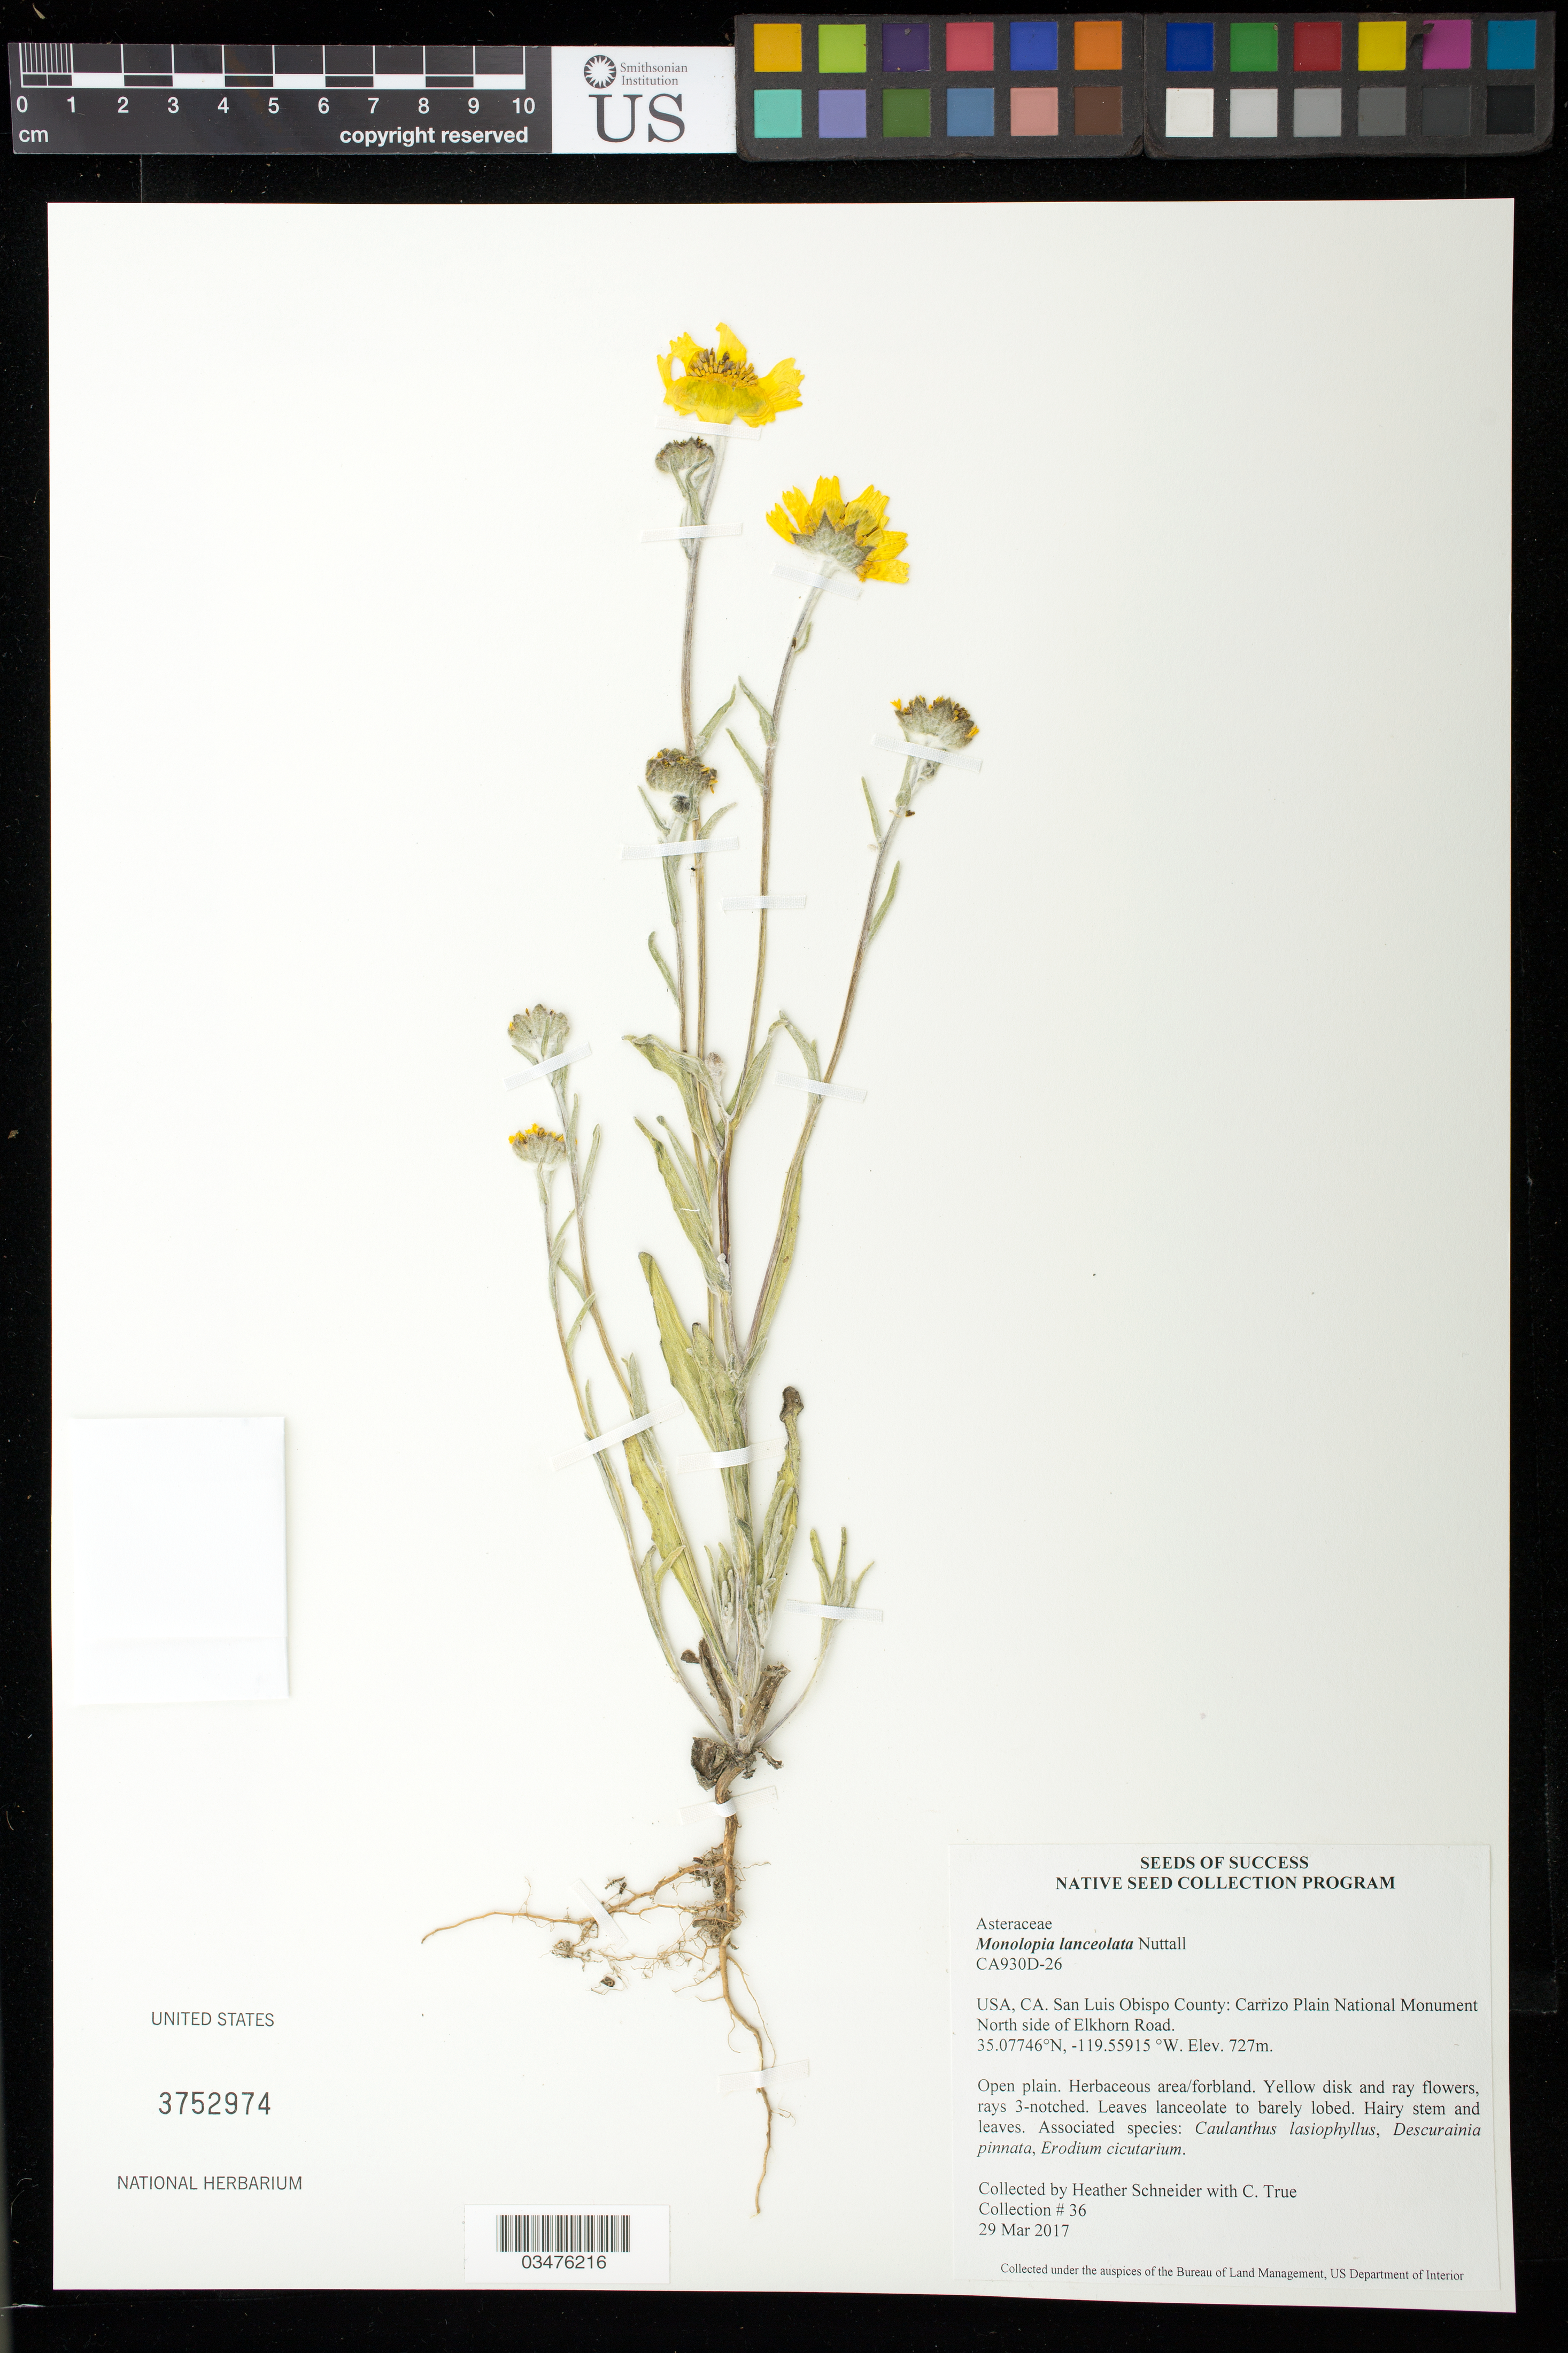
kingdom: Plantae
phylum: Tracheophyta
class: Magnoliopsida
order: Asterales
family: Asteraceae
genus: Monolopia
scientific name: Monolopia lanceolata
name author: Nutt.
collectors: H. Schneider & C. True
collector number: CA930D-26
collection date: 2017-03-29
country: United States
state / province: California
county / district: San Luis Obispo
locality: Carrizo Plain National Monument, Elkhorn Rd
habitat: open plain, forbland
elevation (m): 727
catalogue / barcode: US 3752974